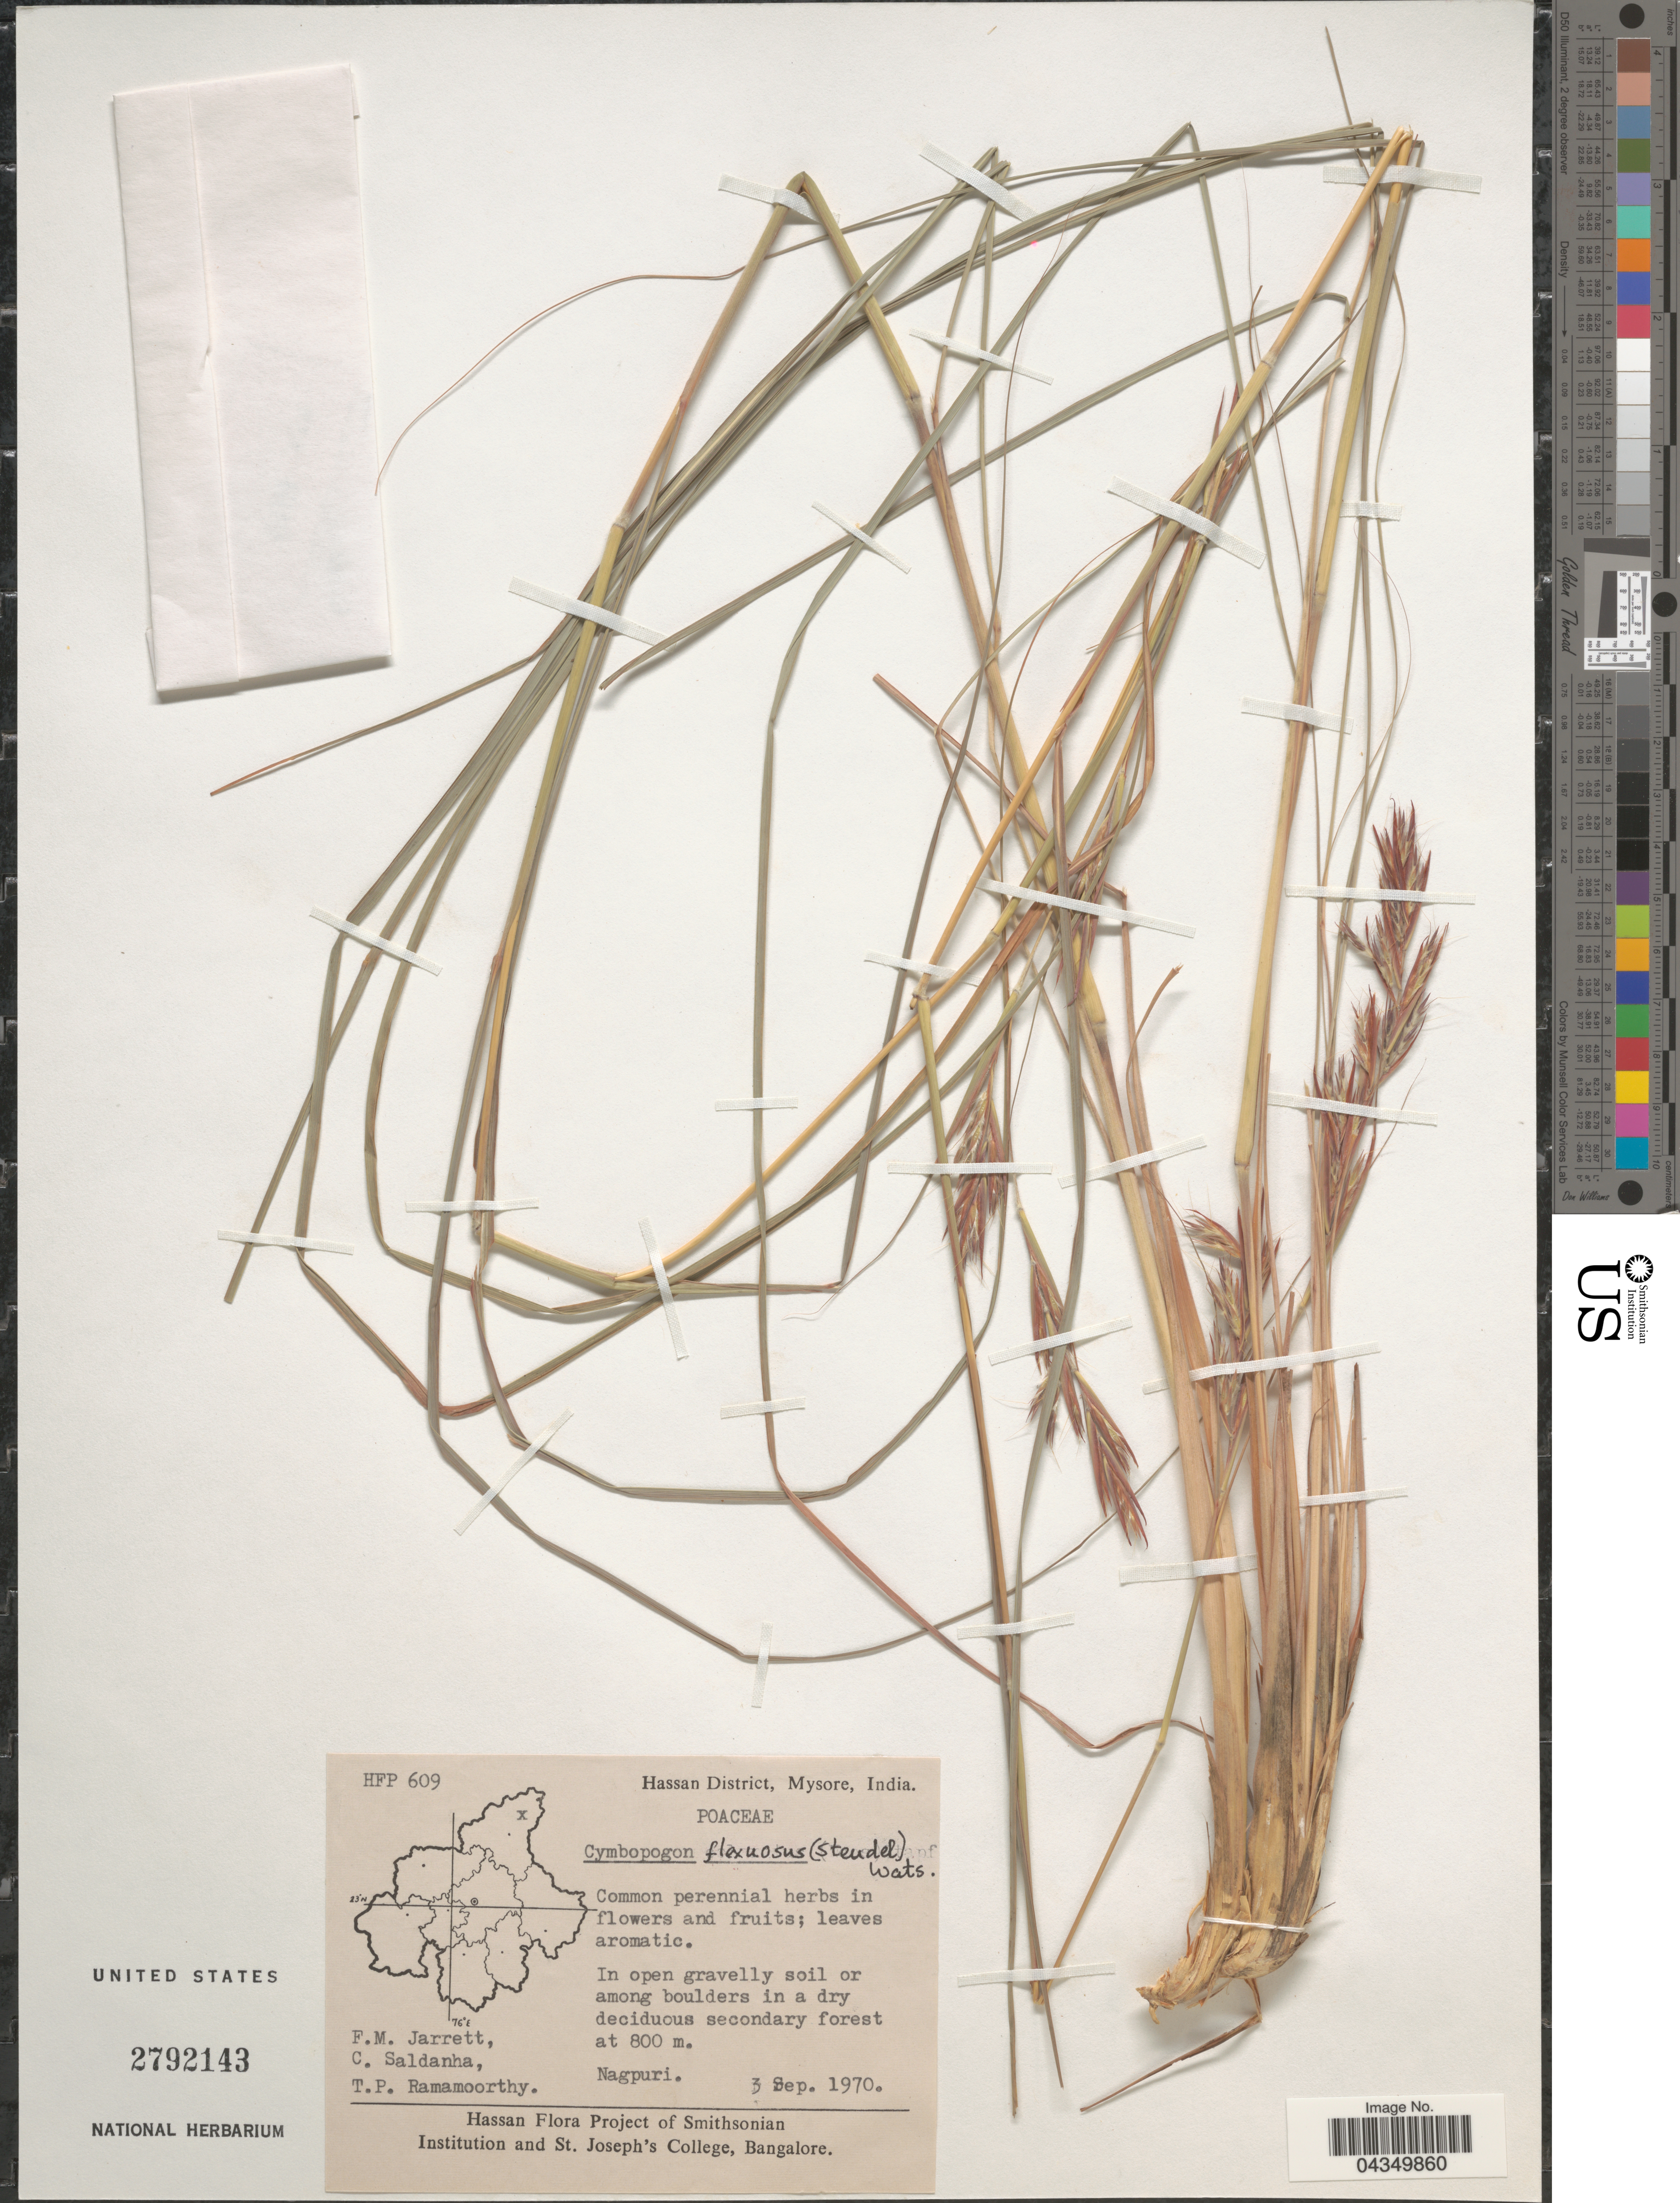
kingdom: Plantae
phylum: Tracheophyta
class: Liliopsida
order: Poales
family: Poaceae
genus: Cymbopogon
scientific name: Cymbopogon flexuosus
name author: (Nees ex Steud.) Will. Watson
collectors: F. M. Jarrett, C. Saldanha & T. P. Ramamoorthy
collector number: HFP609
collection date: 1970-09-03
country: India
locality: Hassan District, Mysore. Nagpuri.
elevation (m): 800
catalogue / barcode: US 2792143